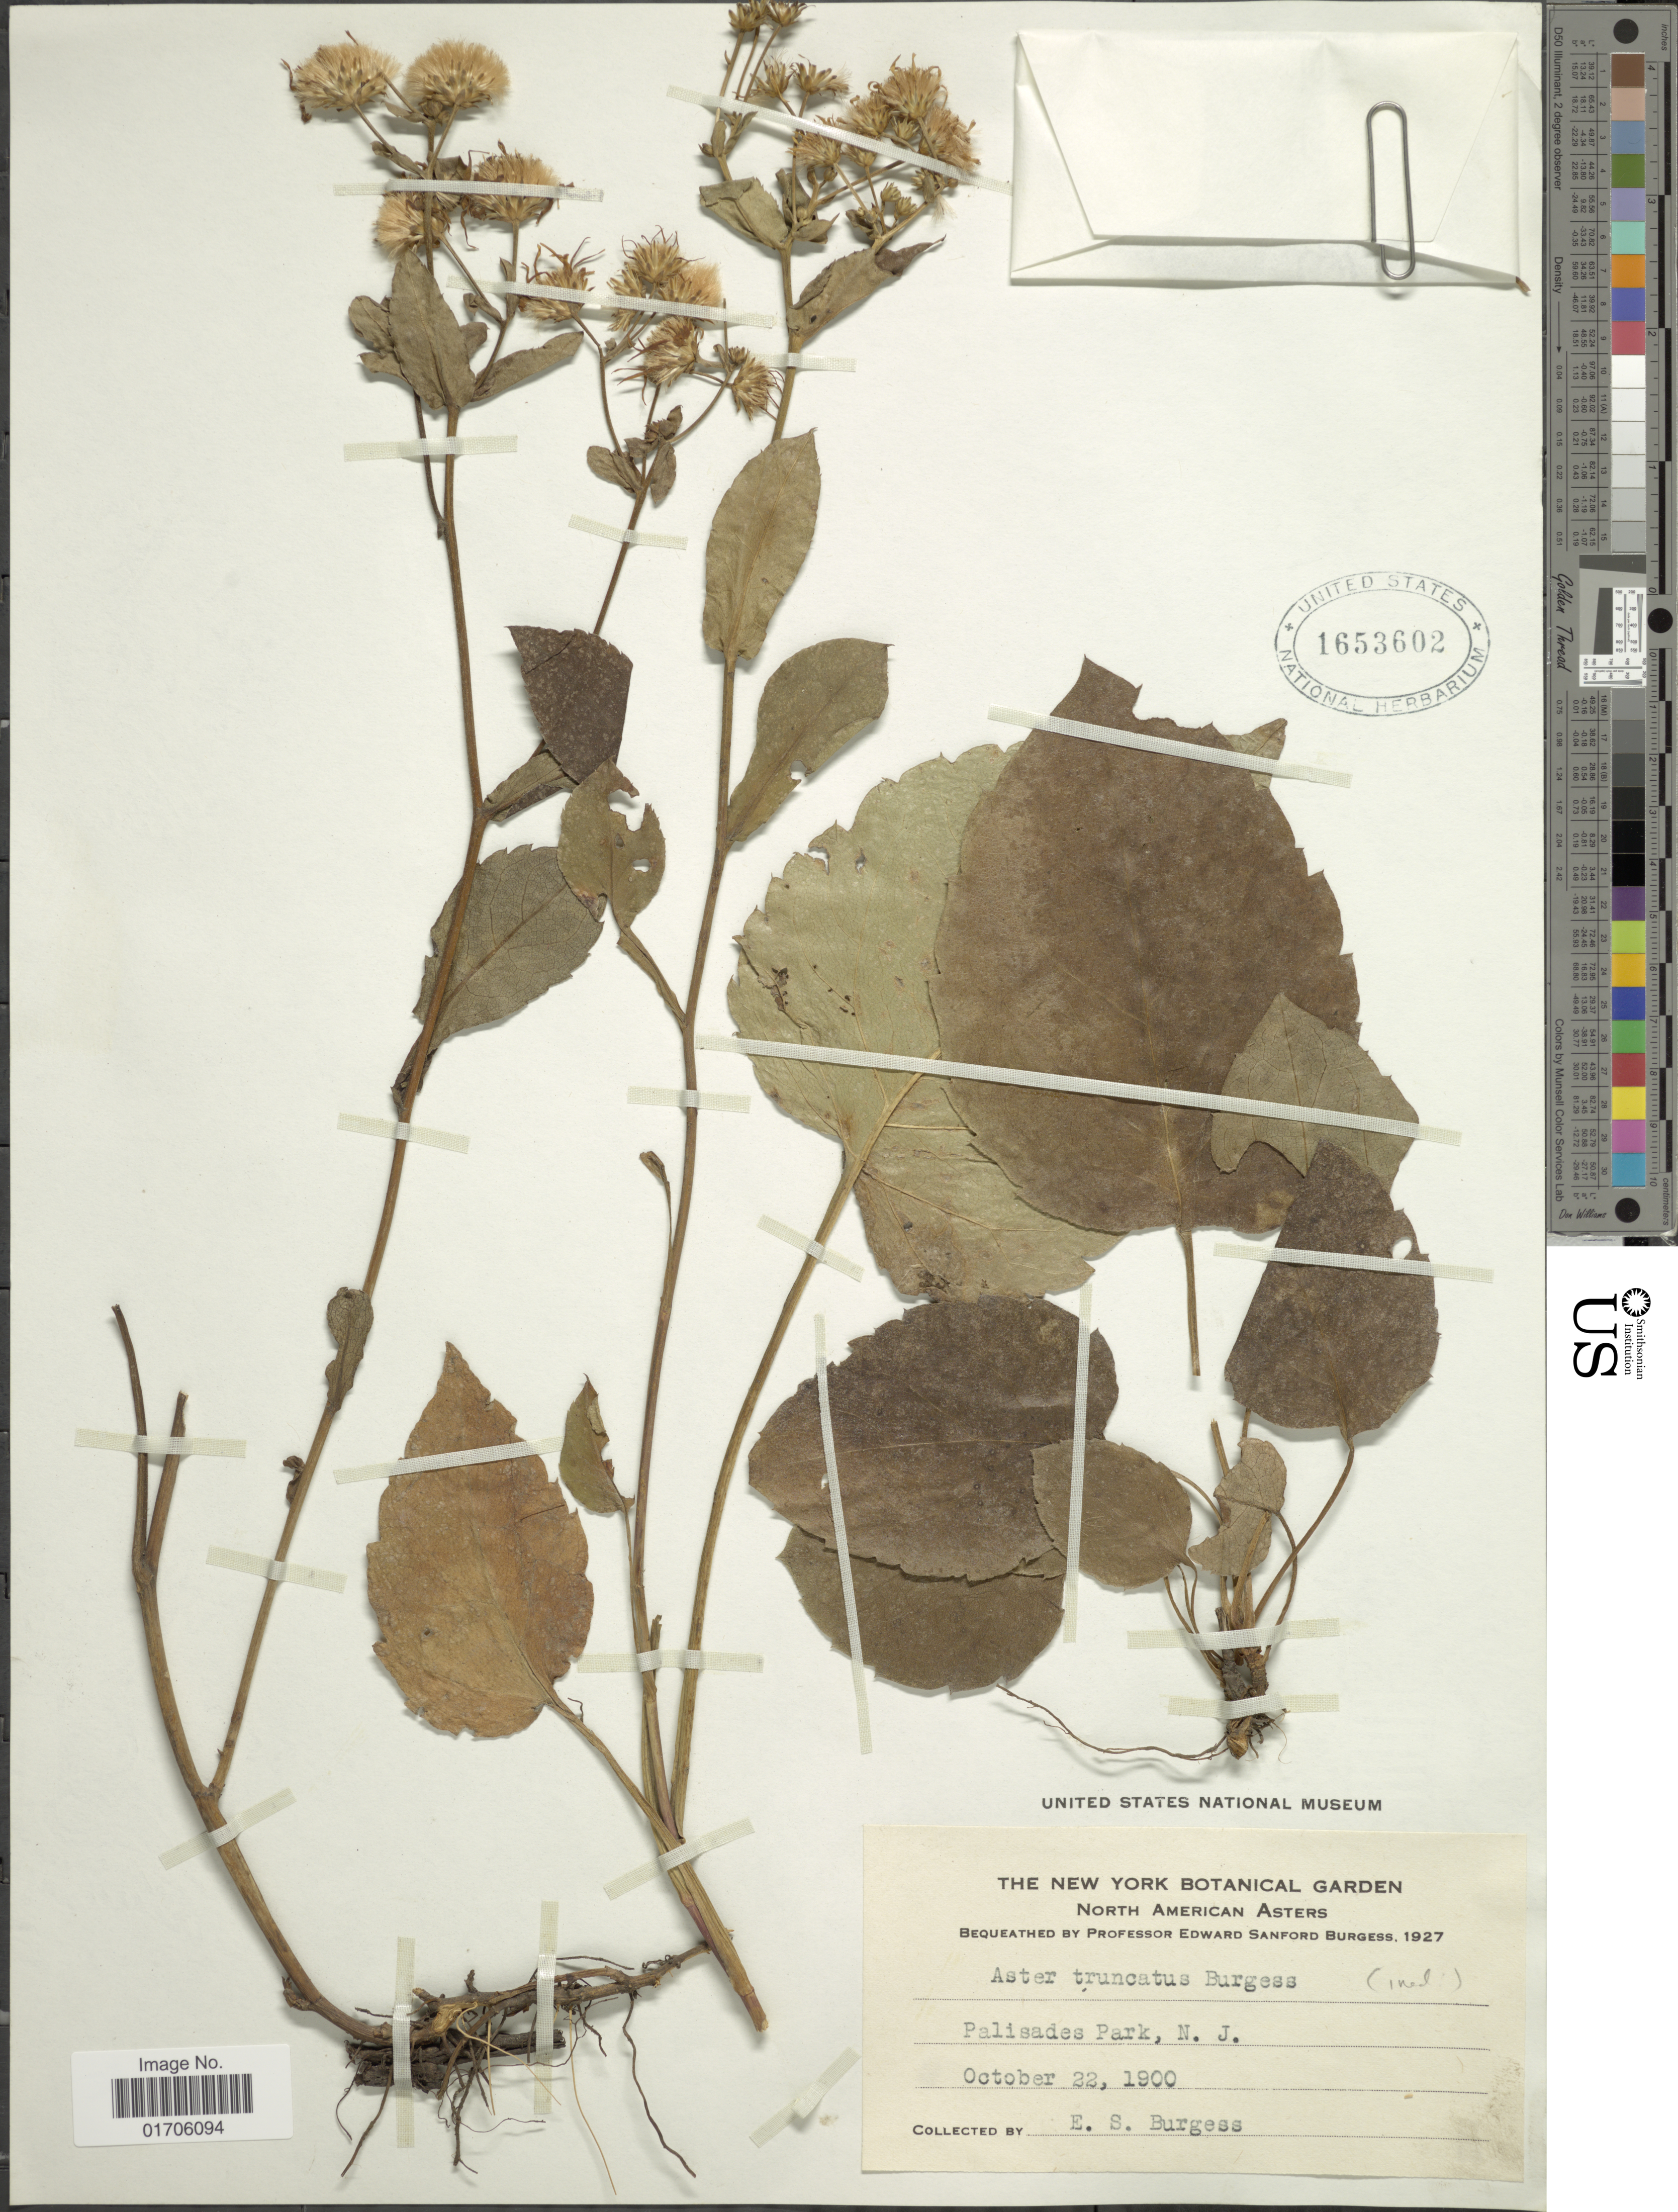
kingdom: Plantae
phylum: Tracheophyta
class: Magnoliopsida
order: Asterales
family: Asteraceae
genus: Eurybia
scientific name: Eurybia sp.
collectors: E. Burgess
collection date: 1900-10-22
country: United States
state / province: New Jersey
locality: Palisades Park, N.J.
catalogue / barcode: US 1653602